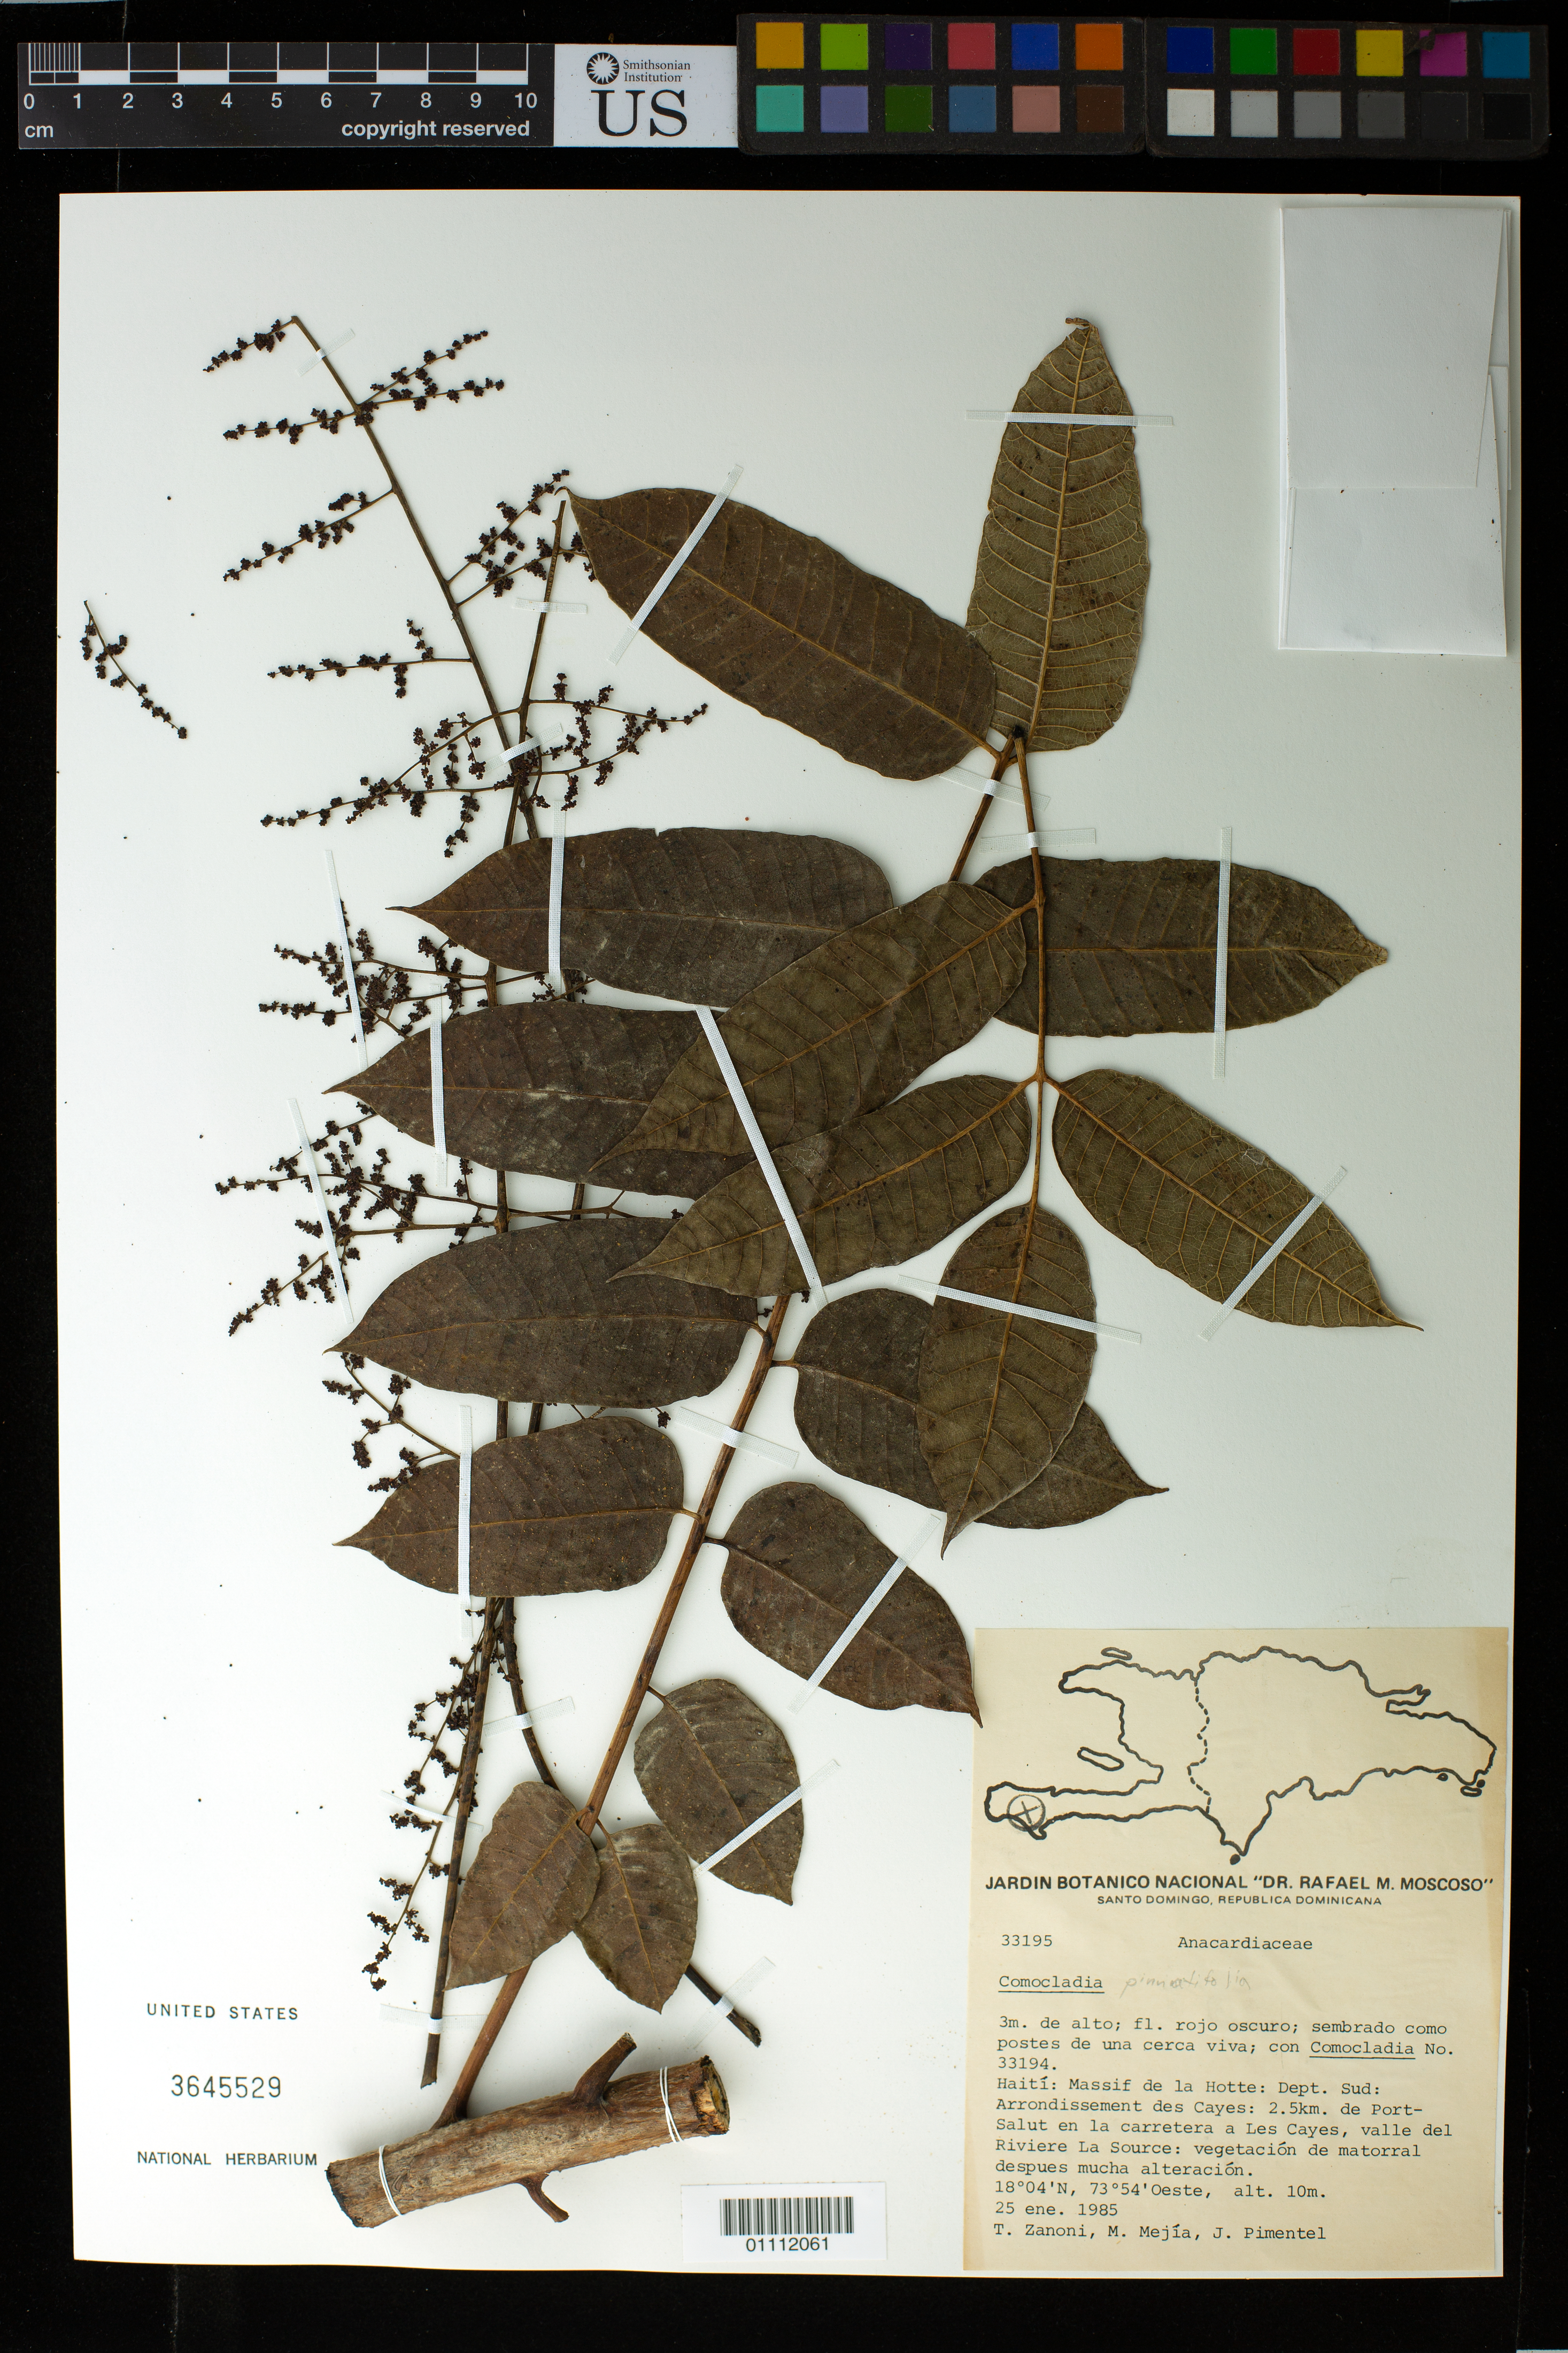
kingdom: Plantae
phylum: Tracheophyta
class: Magnoliopsida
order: Sapindales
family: Anacardiaceae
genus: Comocladia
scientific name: Comocladia sp.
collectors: T. A. Zanoni, M. Mejia & J. Pimentel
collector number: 33195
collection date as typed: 25 Jan 1985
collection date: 1985-01-25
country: Haiti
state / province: Sud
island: Hispaniola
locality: Massif de la Hotte, arrondissement des Cayes, 2.5 km de Port Salut en la carretera a Les Cayes, valle del Riviere La Source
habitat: Vegetación de matorral despues mucha alteración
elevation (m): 10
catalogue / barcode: US 3645529